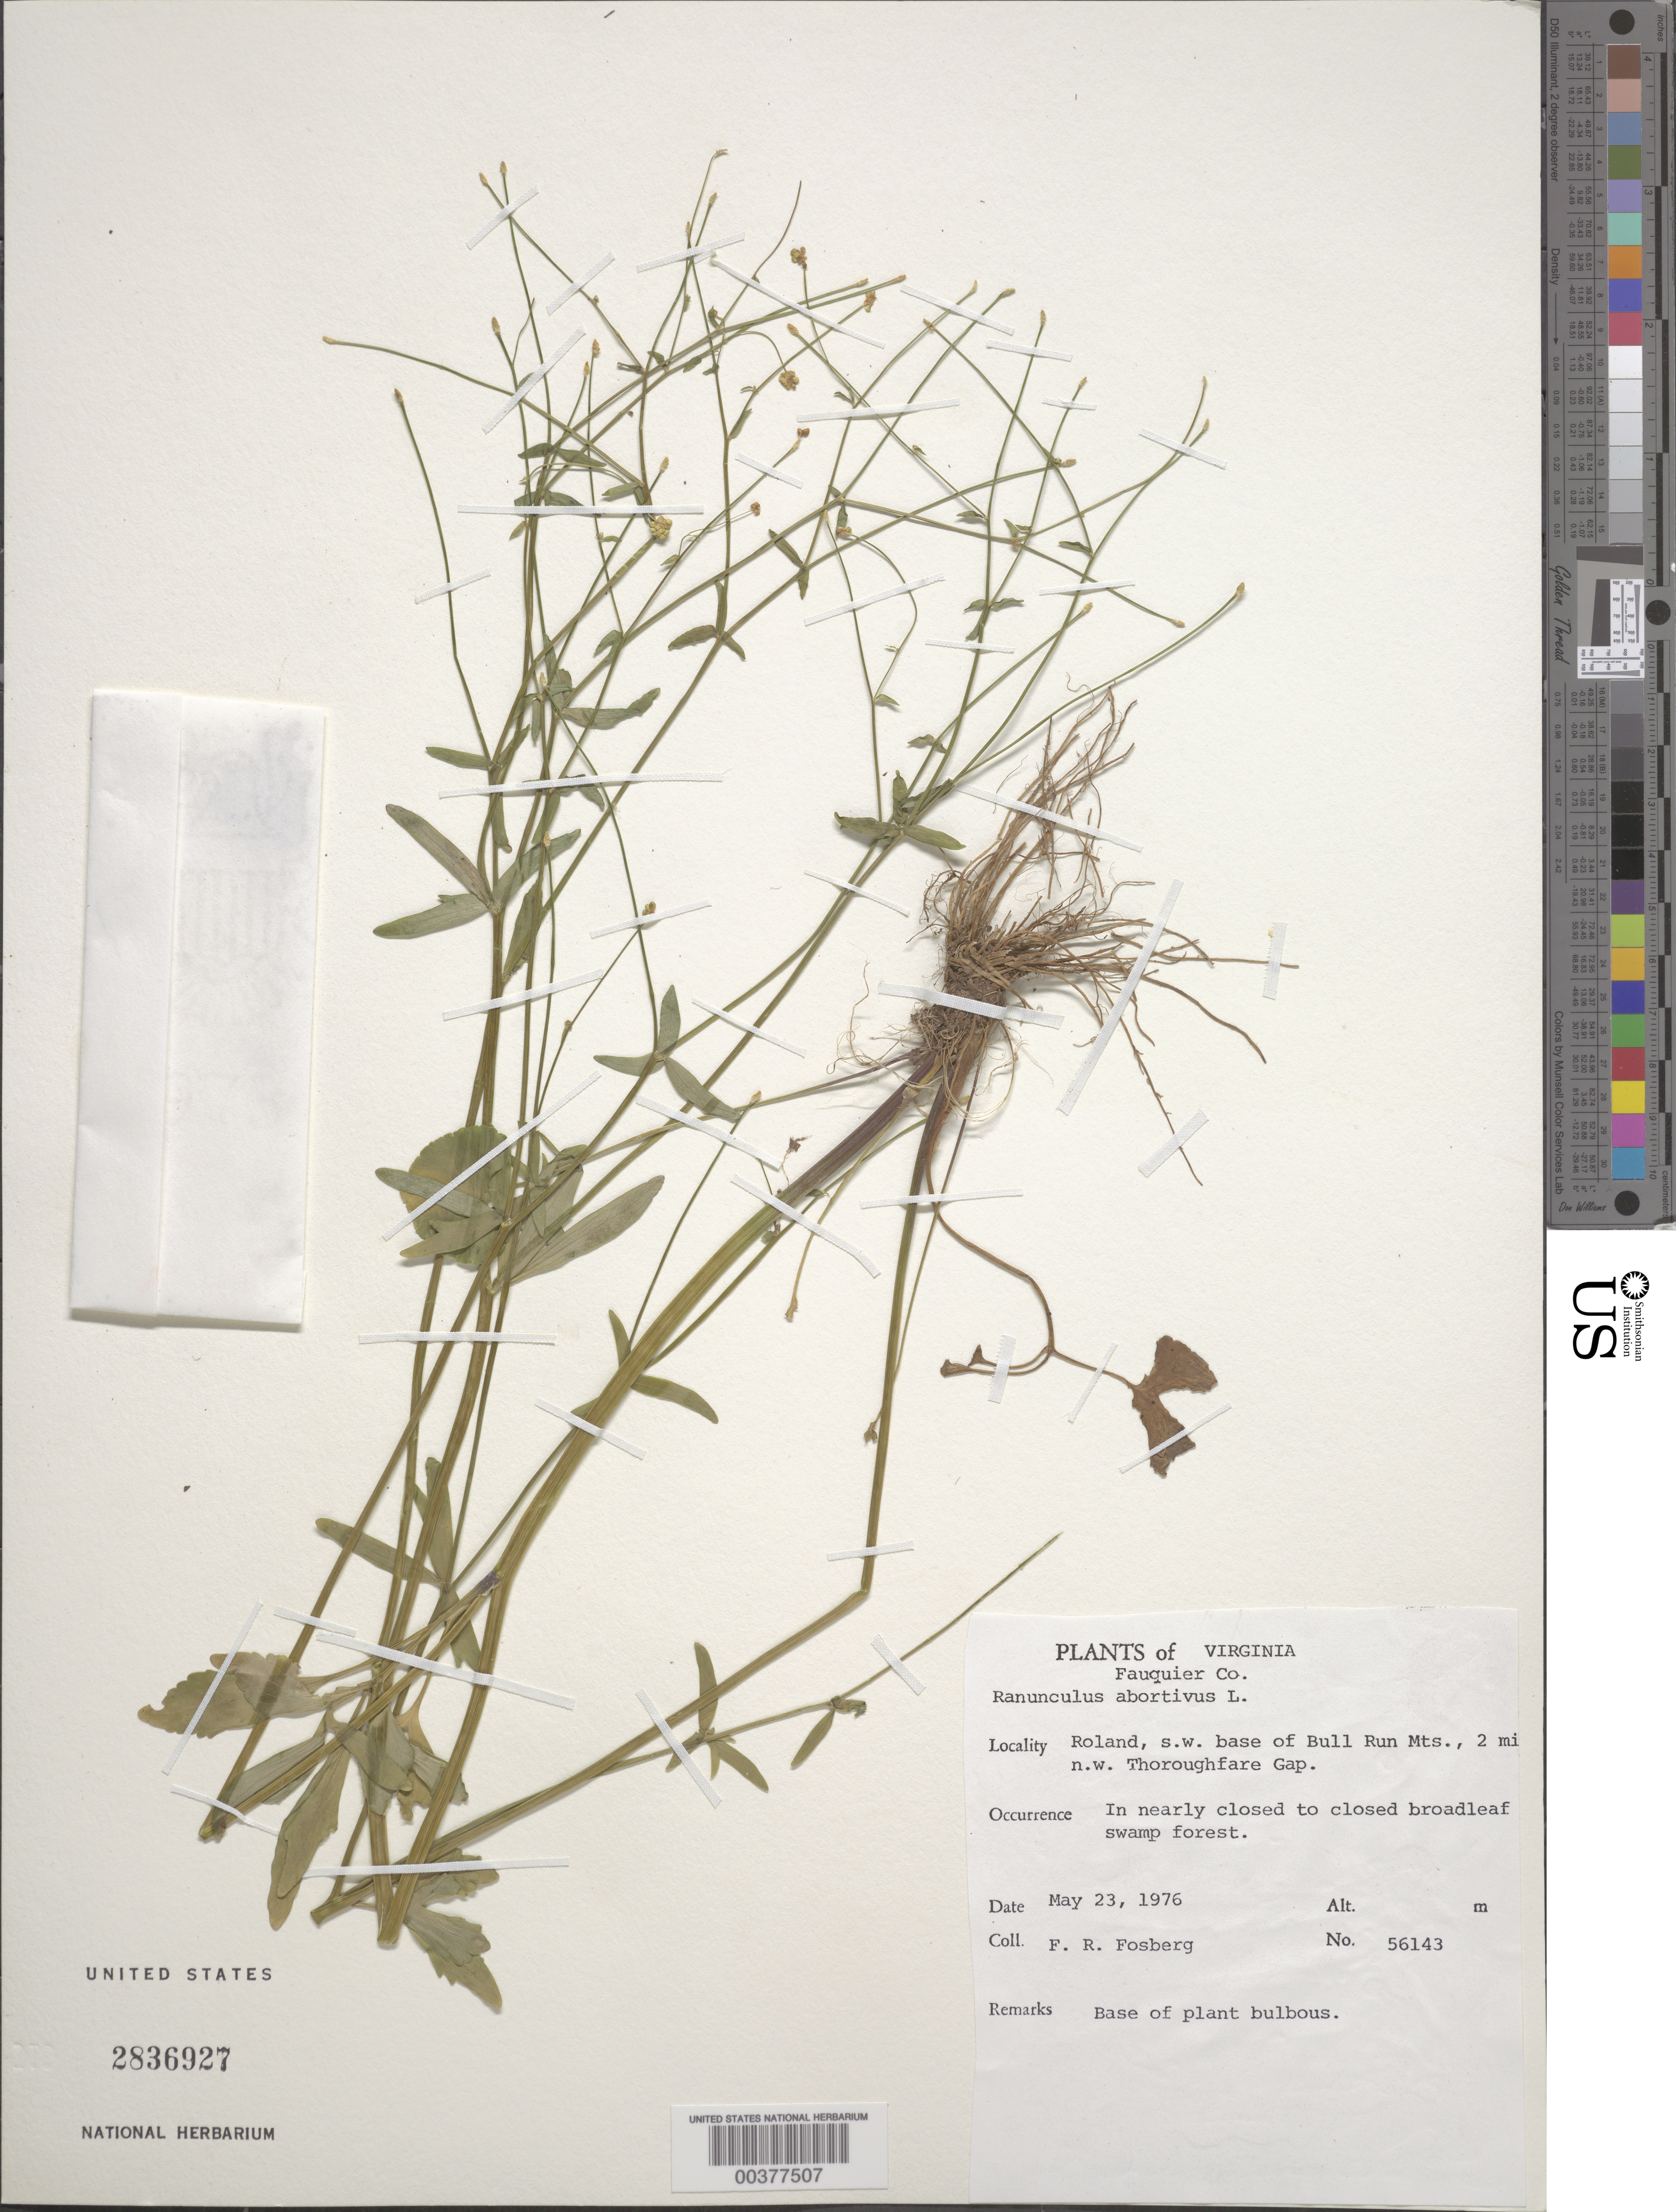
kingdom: Plantae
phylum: Tracheophyta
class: Magnoliopsida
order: Ranunculales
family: Ranunculaceae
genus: Ranunculus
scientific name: Ranunculus abortivus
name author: L.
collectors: F. R. Fosberg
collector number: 56143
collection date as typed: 23 May 1976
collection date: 1976-05-23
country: United States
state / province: Virginia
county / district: Fauquier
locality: Roland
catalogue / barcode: US 2836927